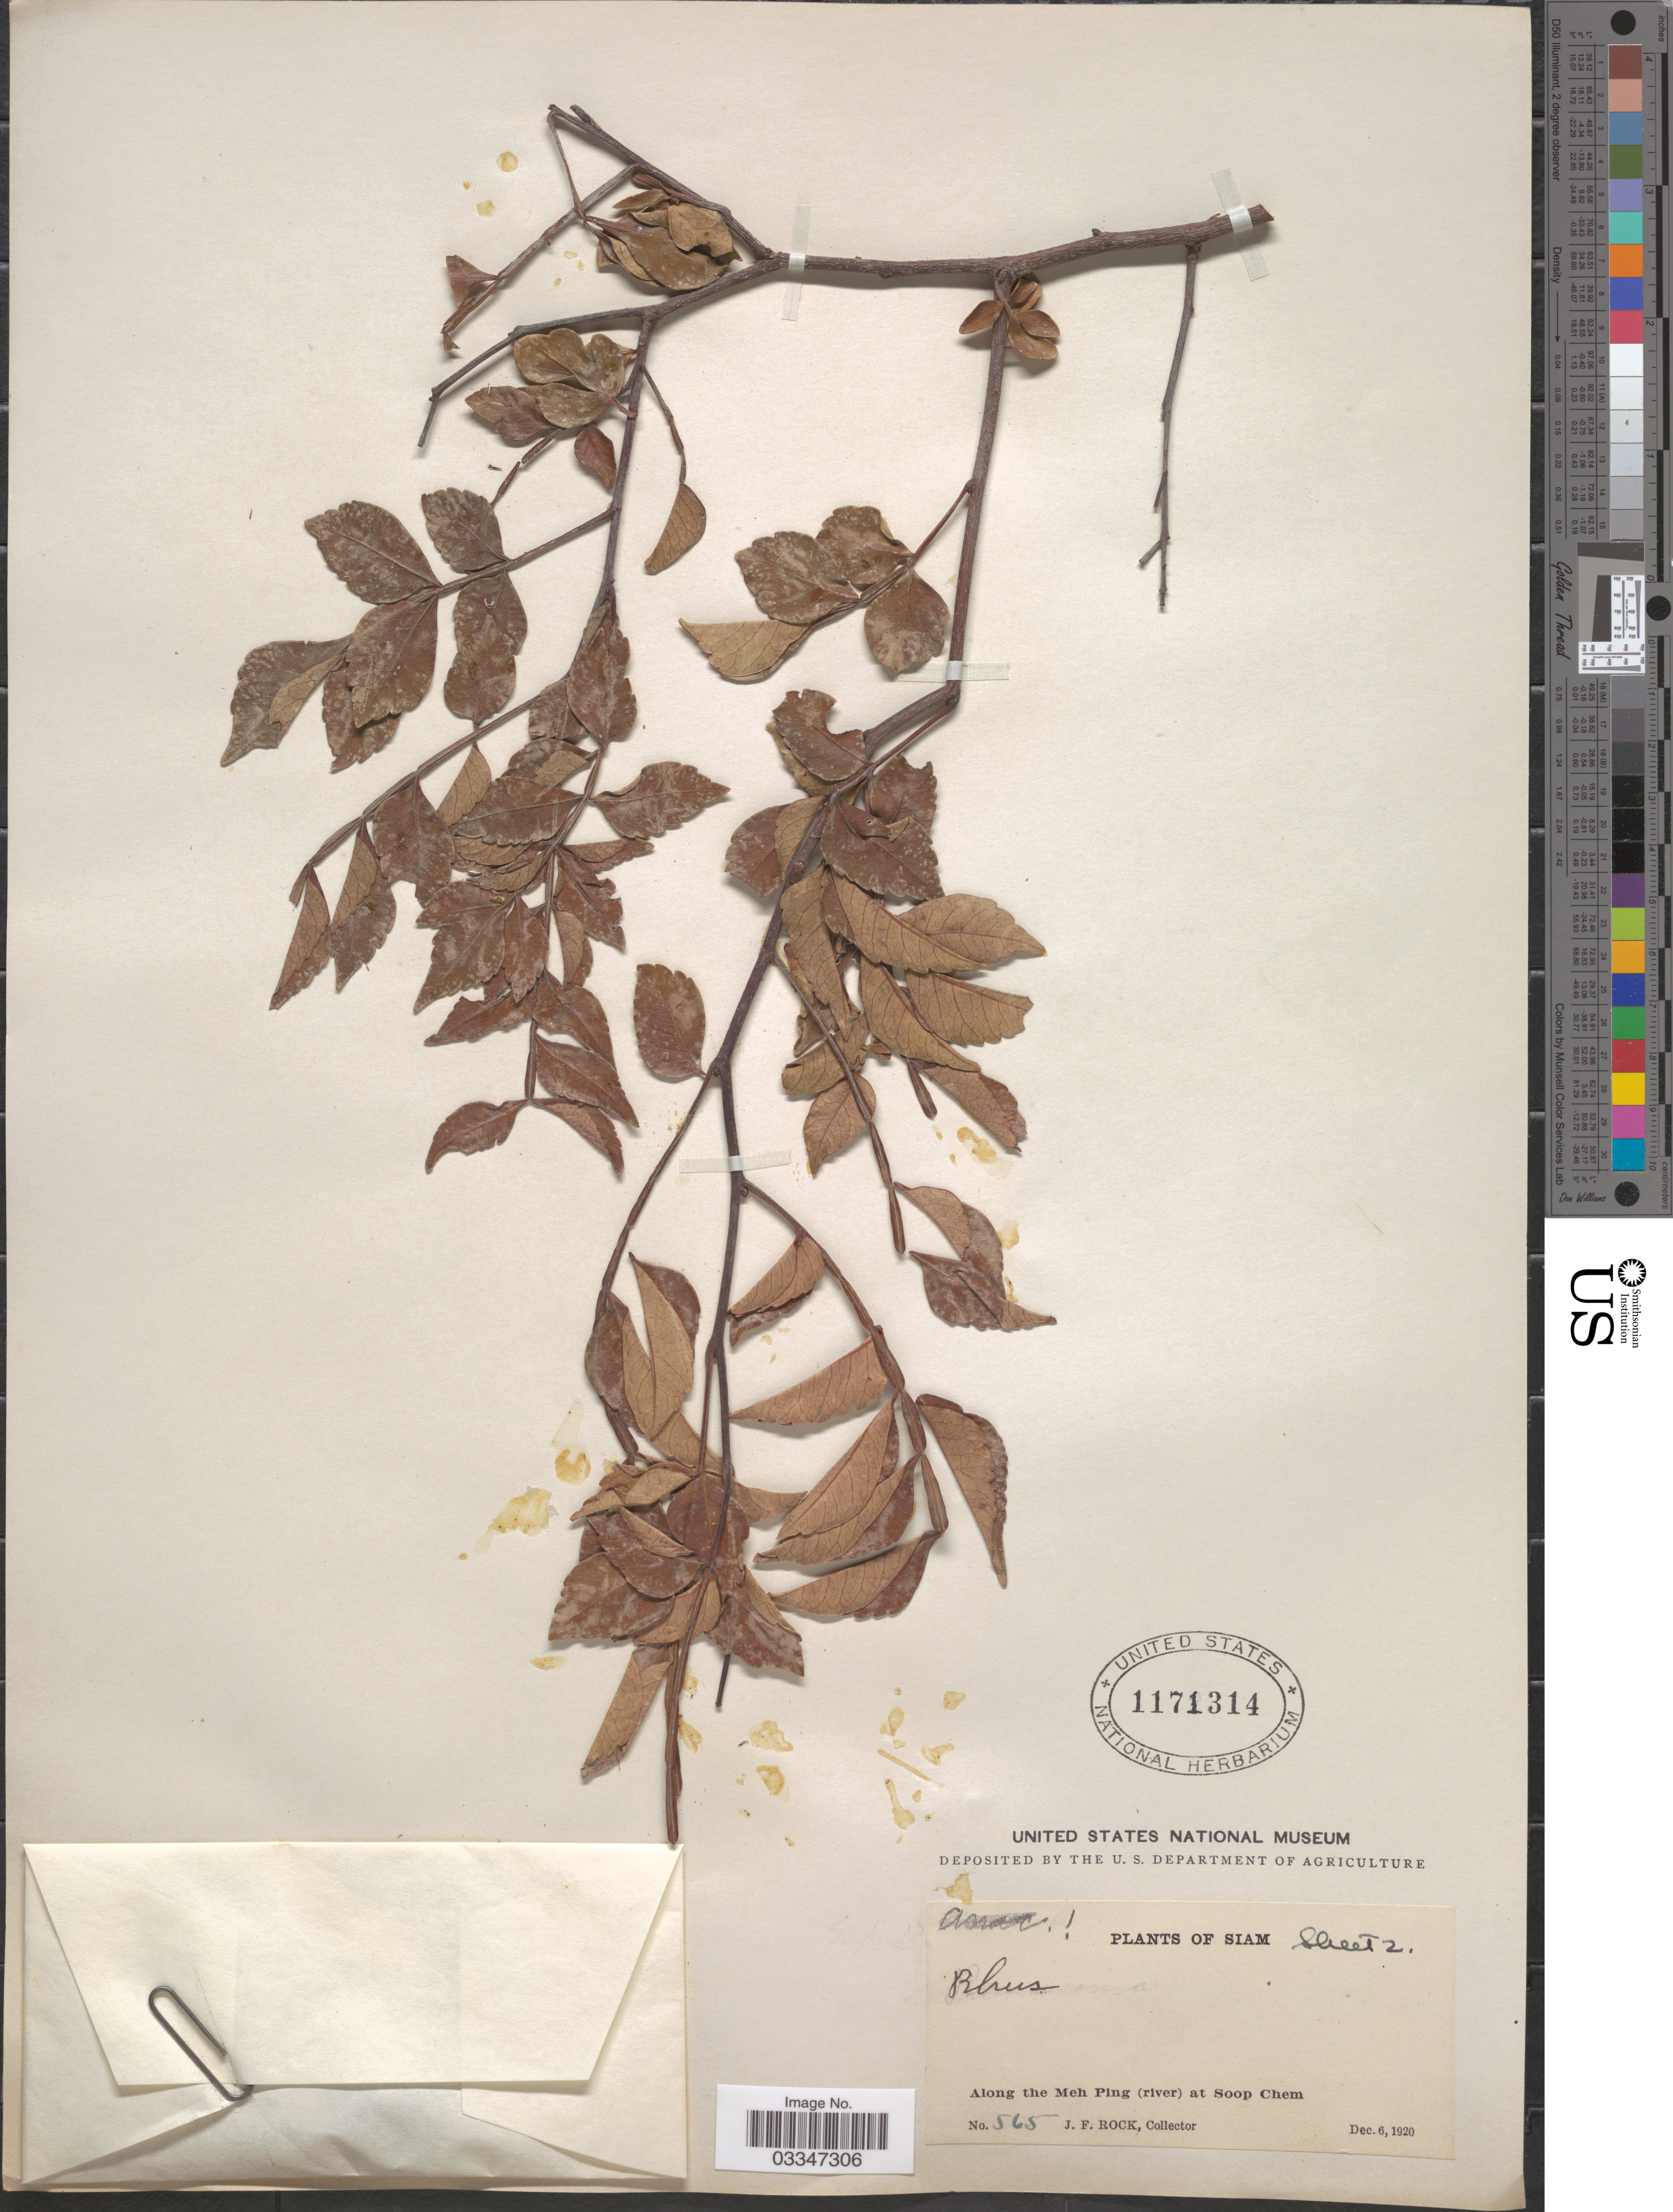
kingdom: Plantae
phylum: Tracheophyta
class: Magnoliopsida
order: Sapindales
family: Anacardiaceae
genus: Rhus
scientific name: Rhus sp.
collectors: J. Rock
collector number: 565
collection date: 1920-12-06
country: Thailand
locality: Siam. Along the Meh Ping (river) at Soop Chem.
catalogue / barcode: US 1171314